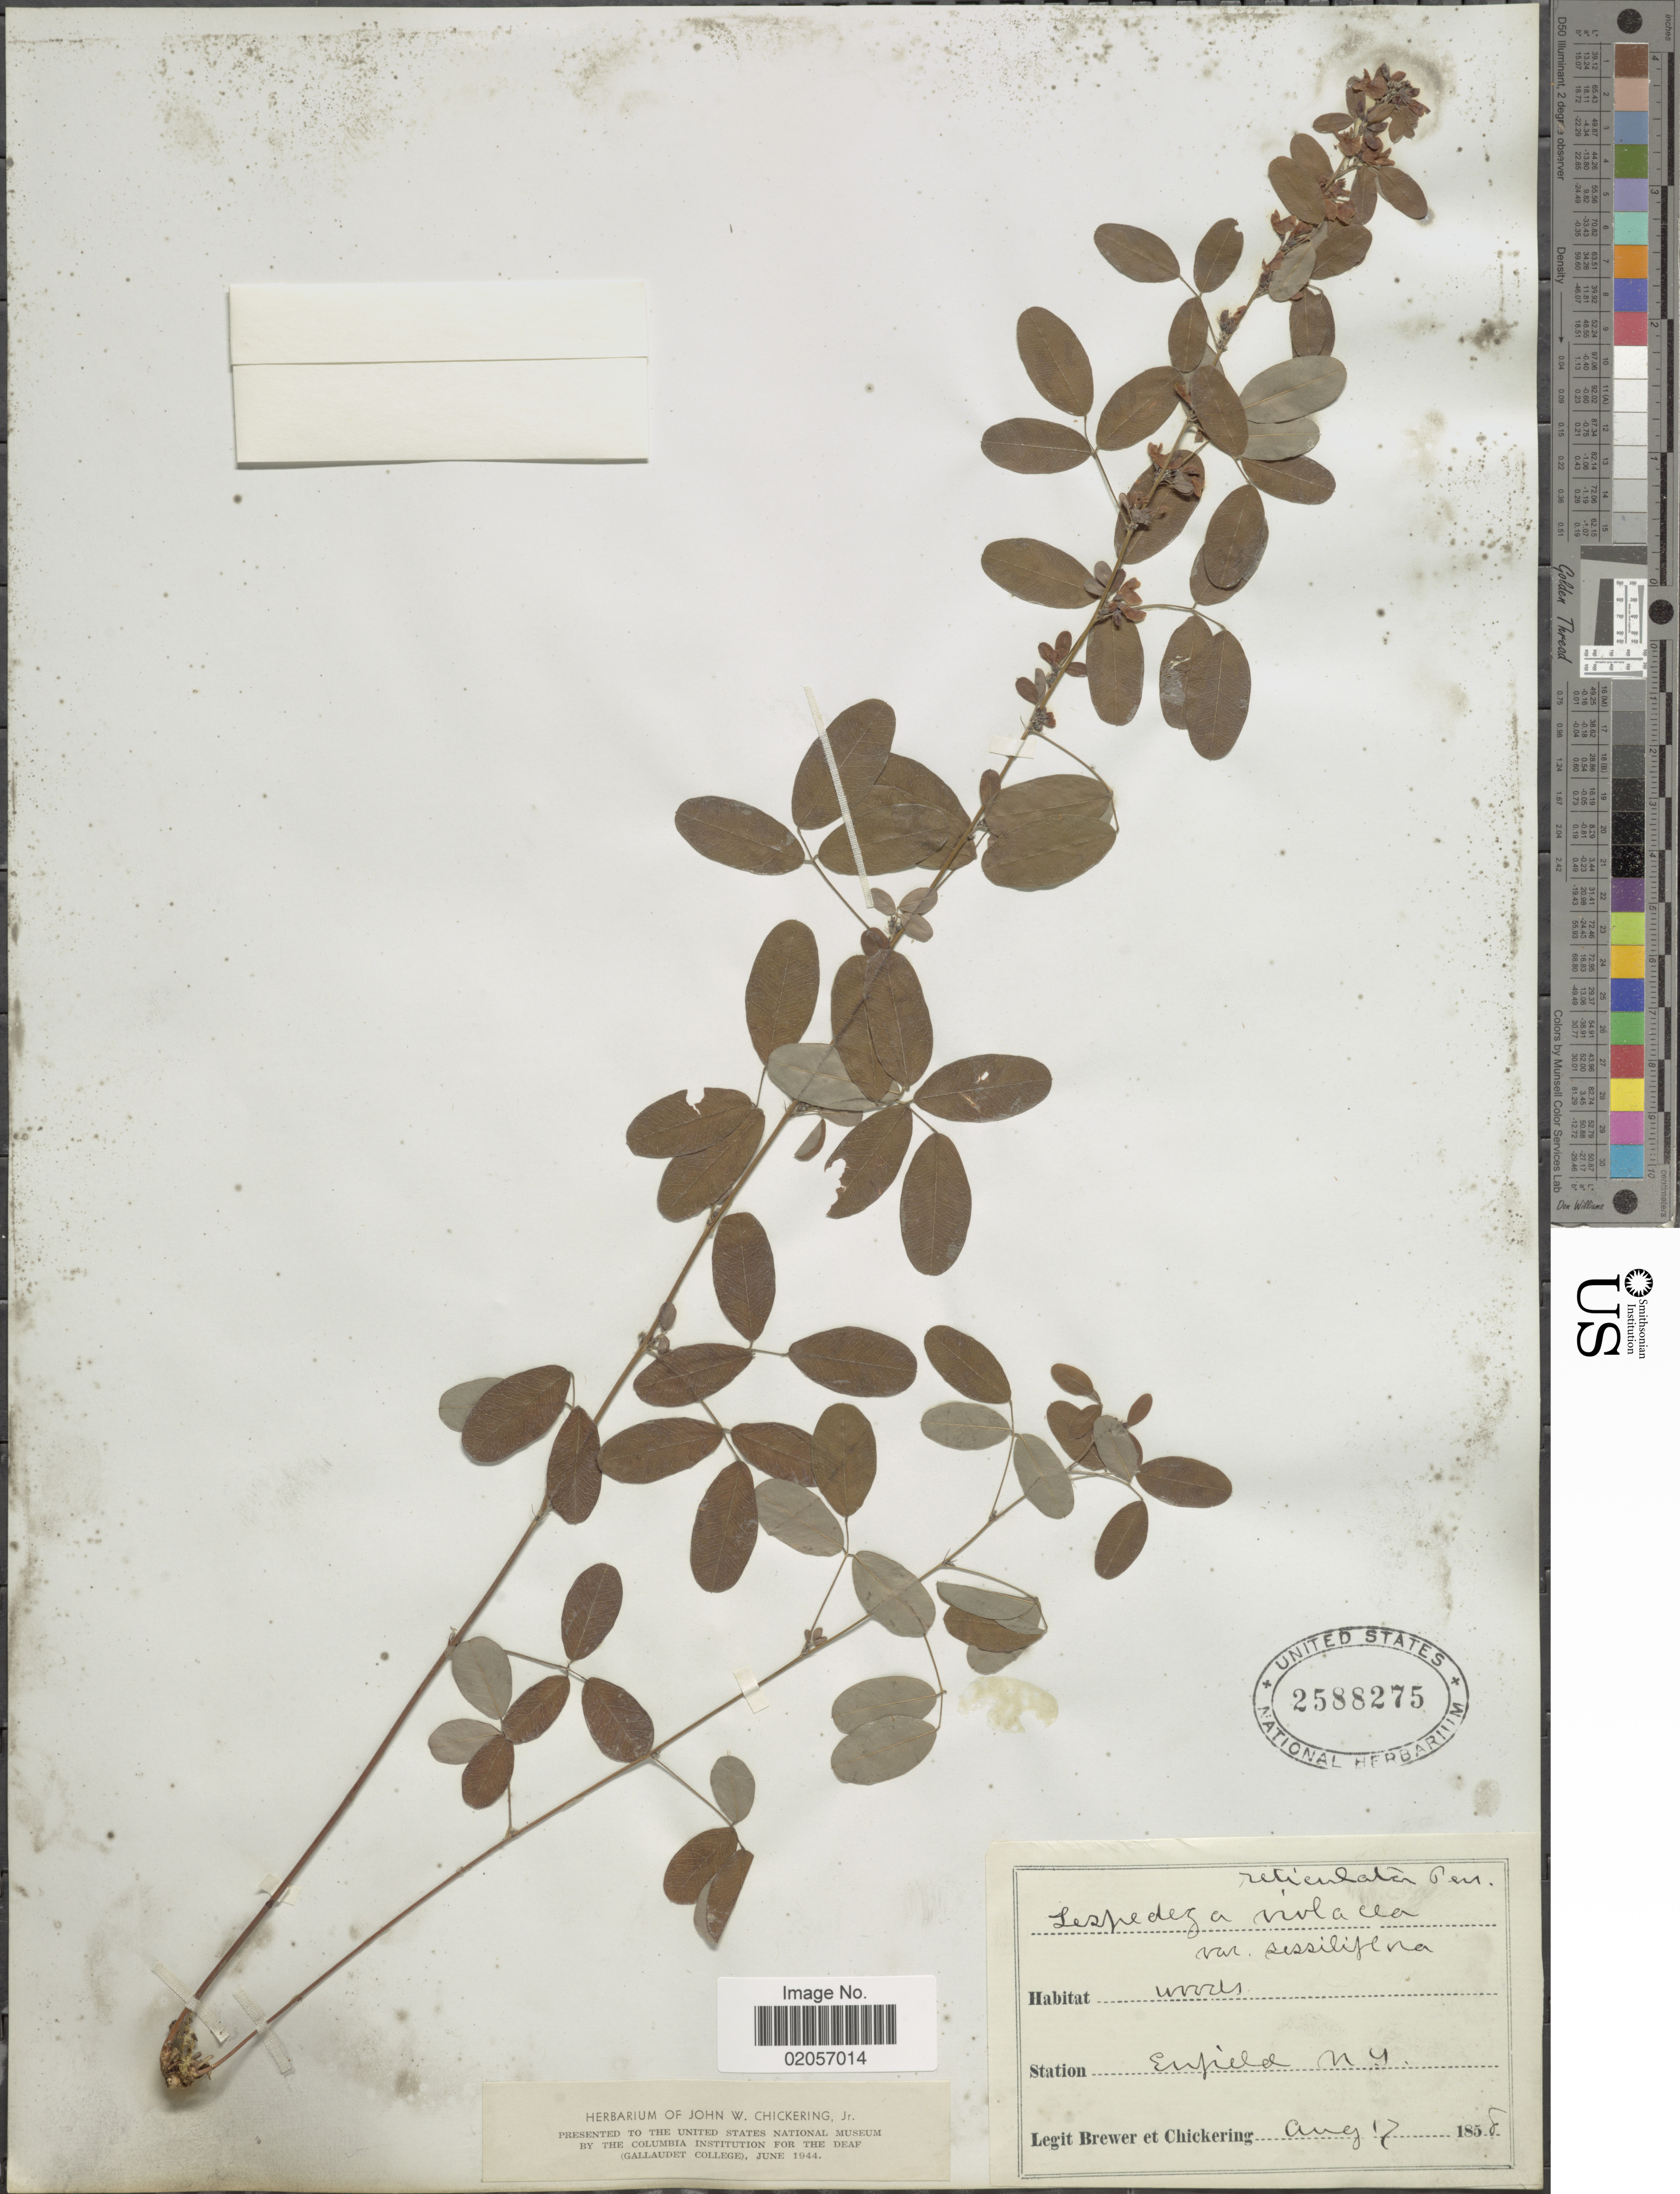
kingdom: Plantae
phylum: Tracheophyta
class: Magnoliopsida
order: Fabales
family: Fabaceae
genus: Lespedeza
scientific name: Lespedeza reticulata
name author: (Muhl. ex Willd.) Pers.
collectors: -. Brewer & -. Chickering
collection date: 1858-08-17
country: United States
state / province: New York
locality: Woods, Enfield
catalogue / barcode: US 2588275